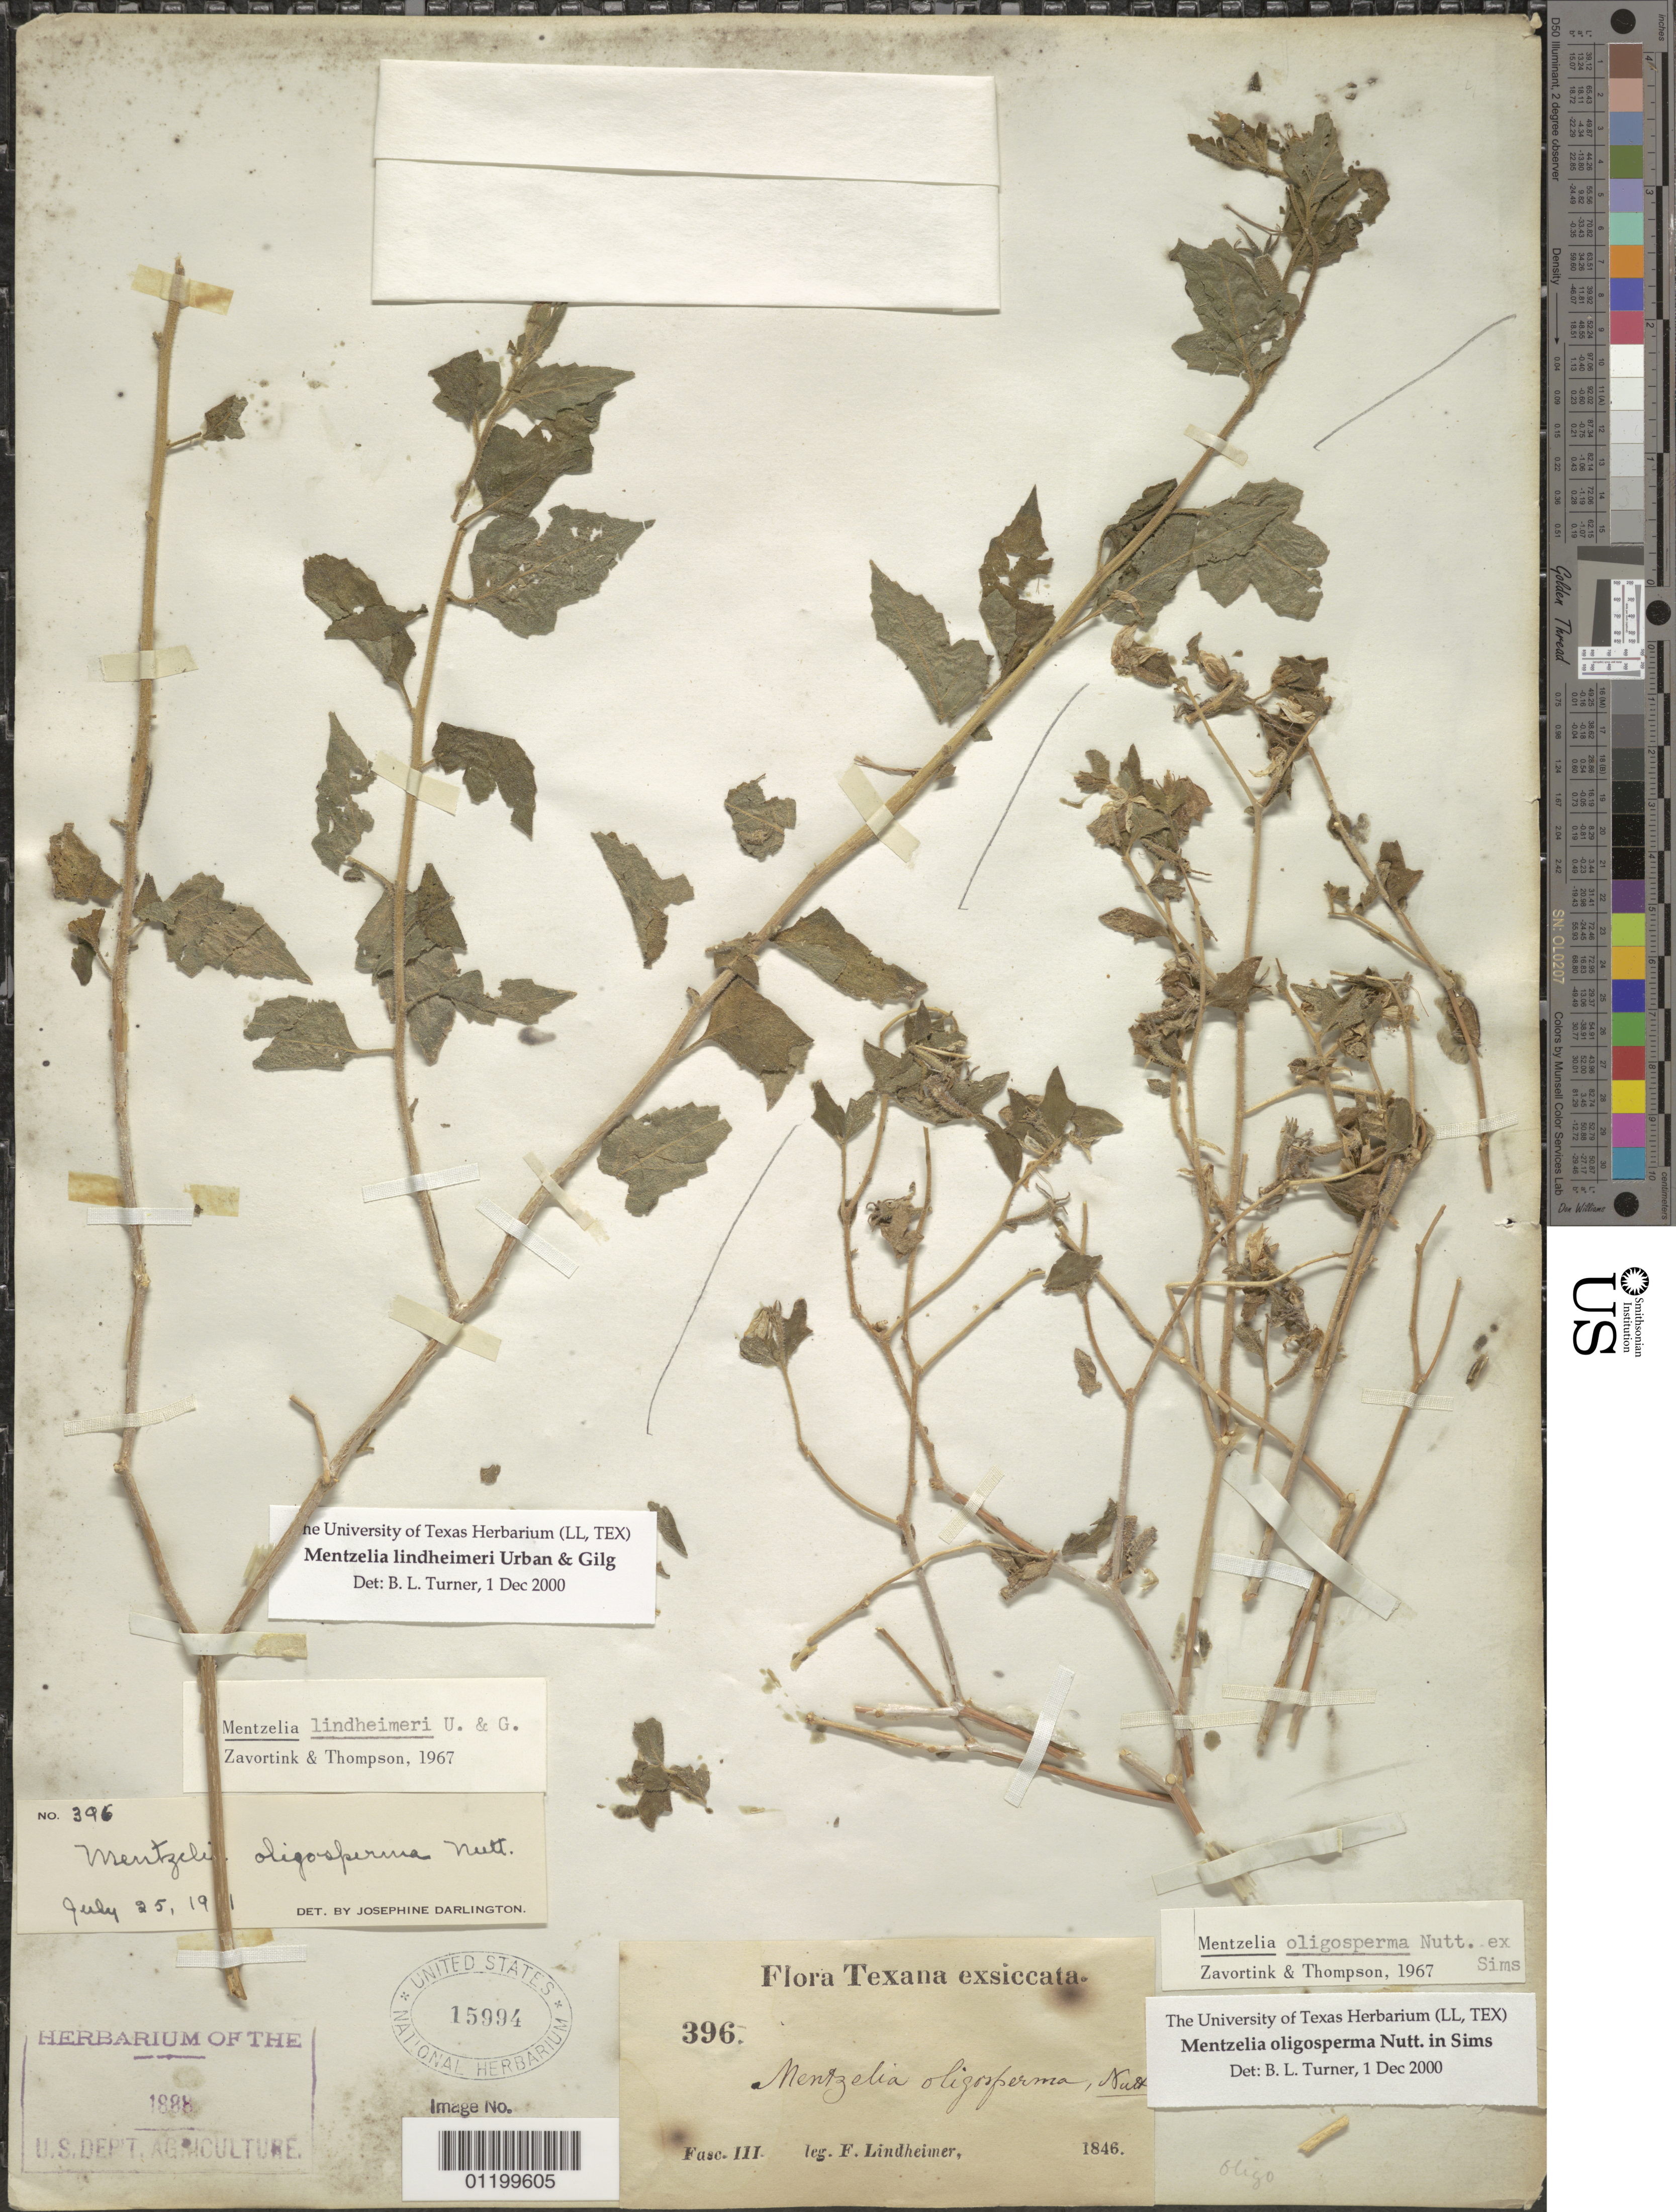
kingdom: Plantae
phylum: Tracheophyta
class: Magnoliopsida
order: Cornales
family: Loasaceae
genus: Mentzelia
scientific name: Mentzelia oligosperma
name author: Nutt. ex Sims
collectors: F. Lindheimer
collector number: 396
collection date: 1846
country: United States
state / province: Texas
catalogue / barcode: US 15994